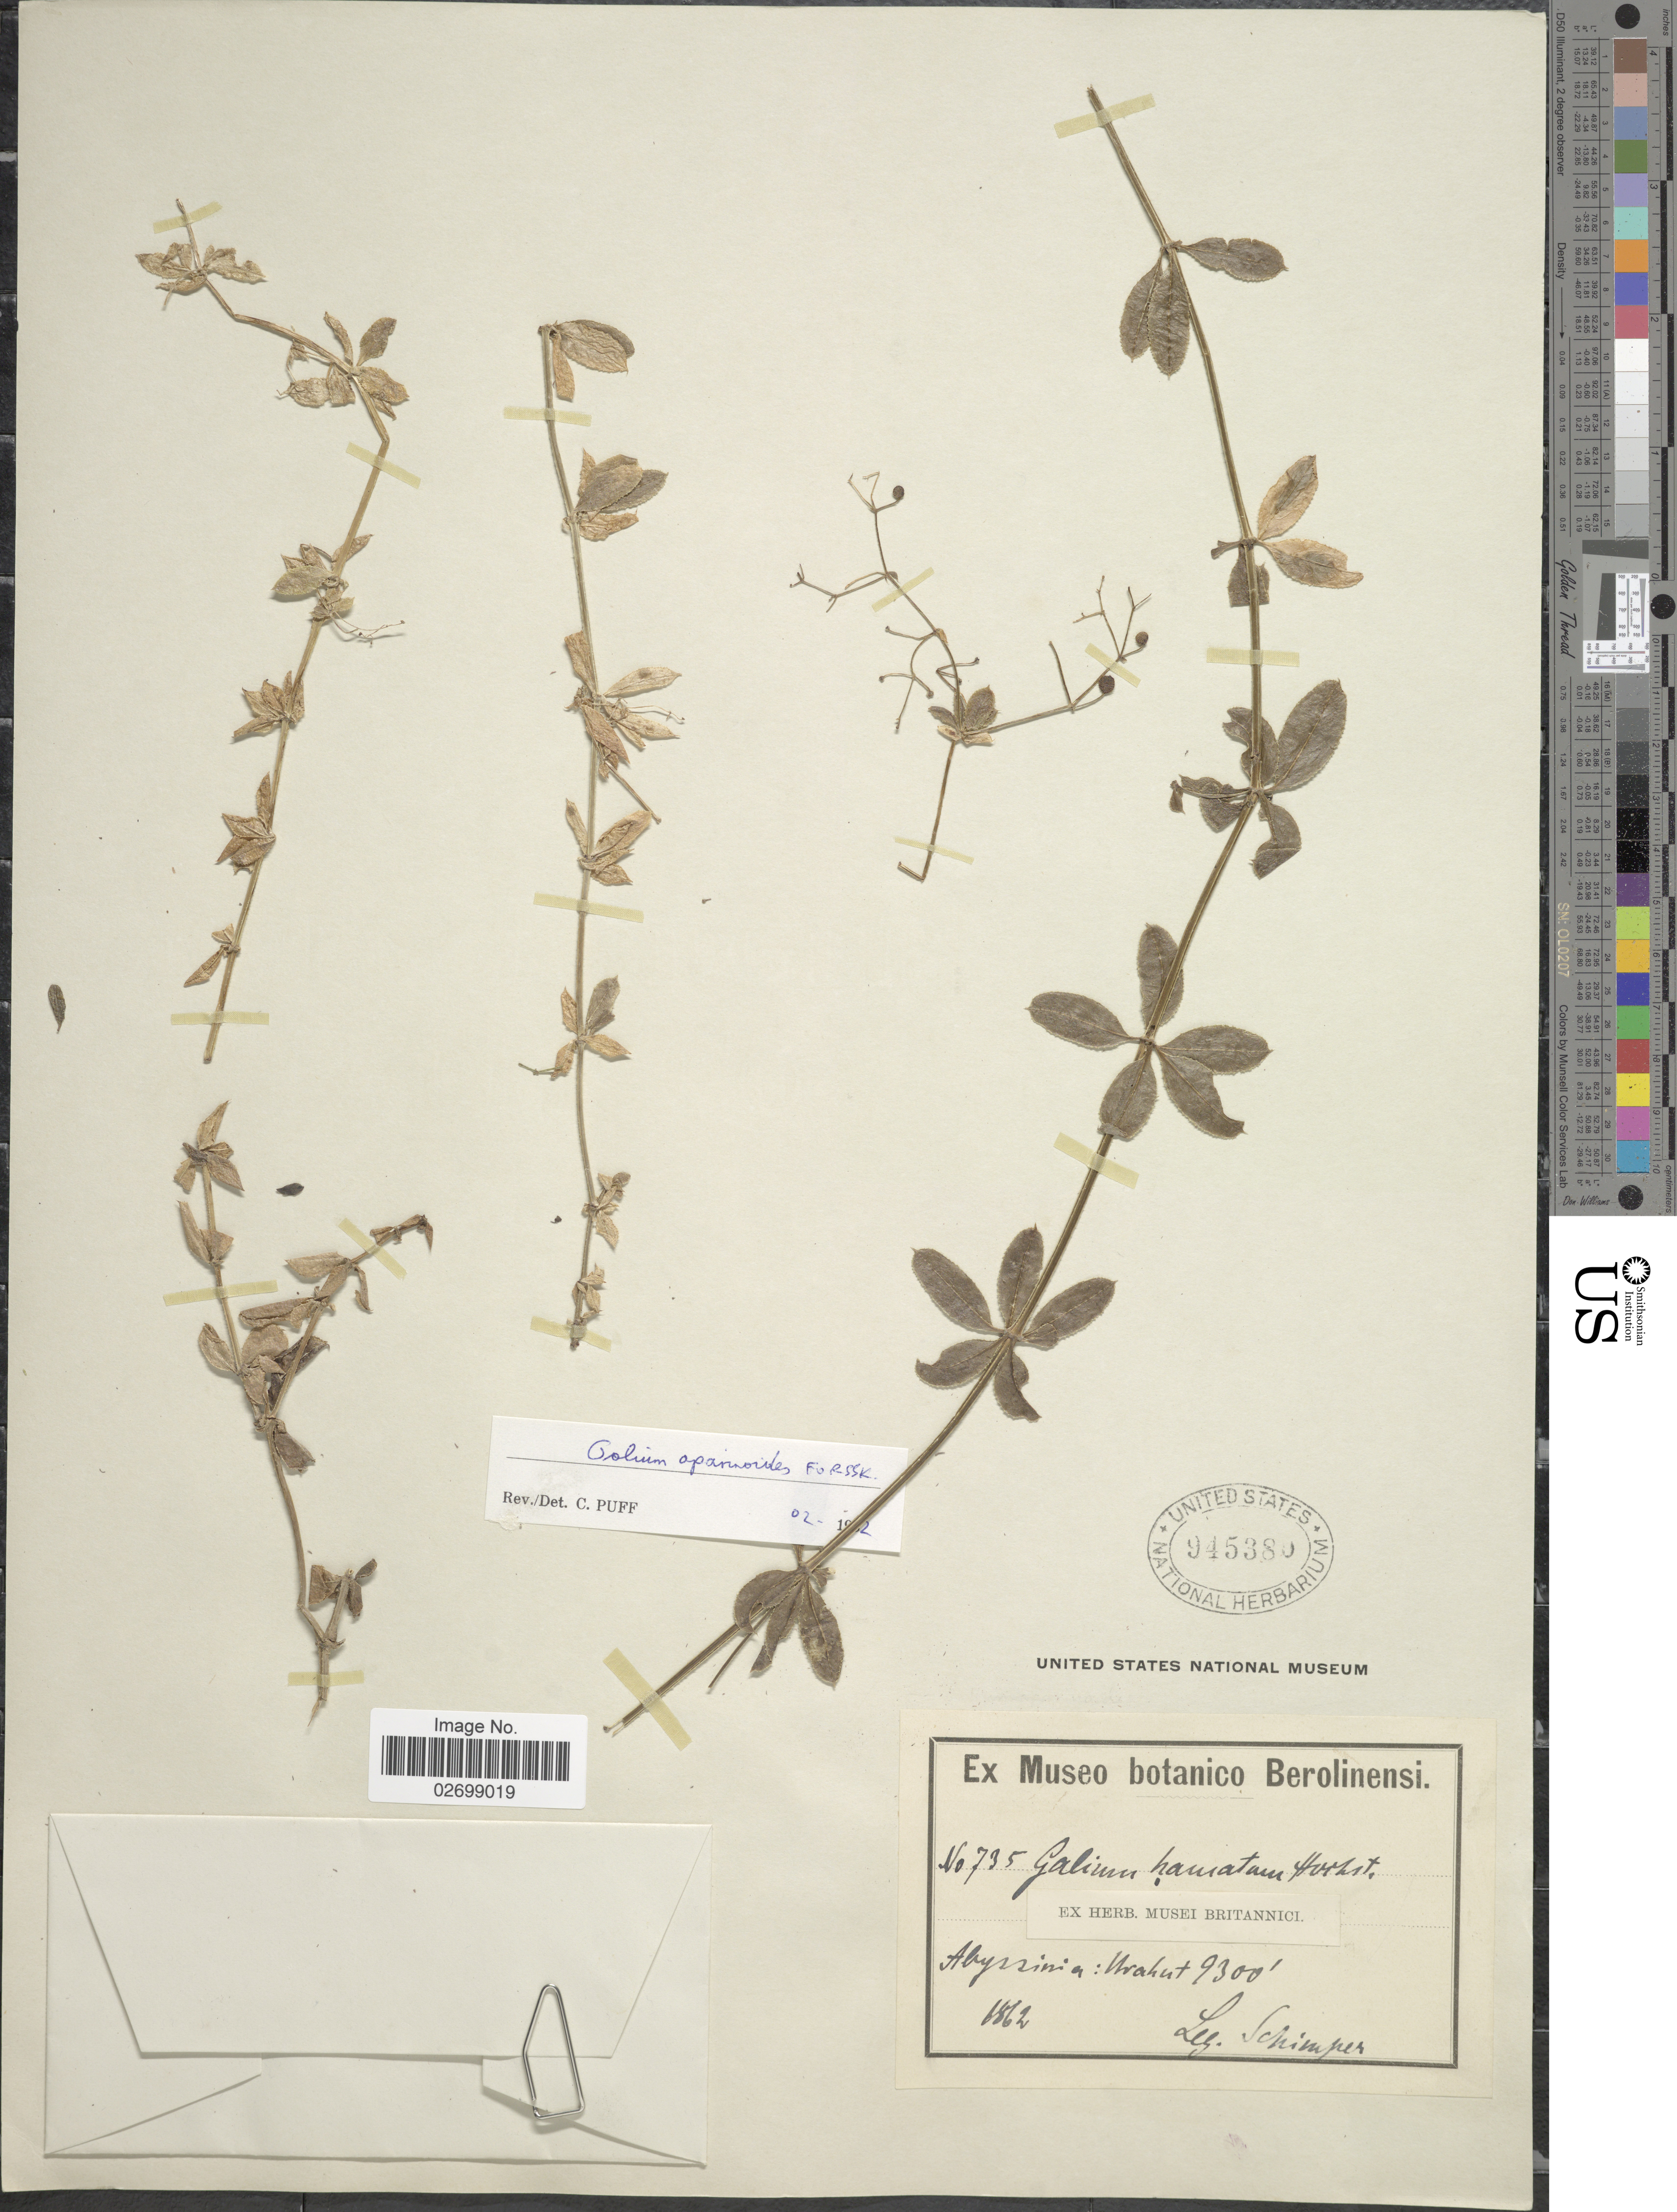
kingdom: Plantae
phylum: Tracheophyta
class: Magnoliopsida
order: Gentianales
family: Rubiaceae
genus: Galium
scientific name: Galium aparinoides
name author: Forssk.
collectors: -. Schimper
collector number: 735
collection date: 1862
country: Ethiopia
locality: Abyssinia: Urahut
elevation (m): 2835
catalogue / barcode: US 945380